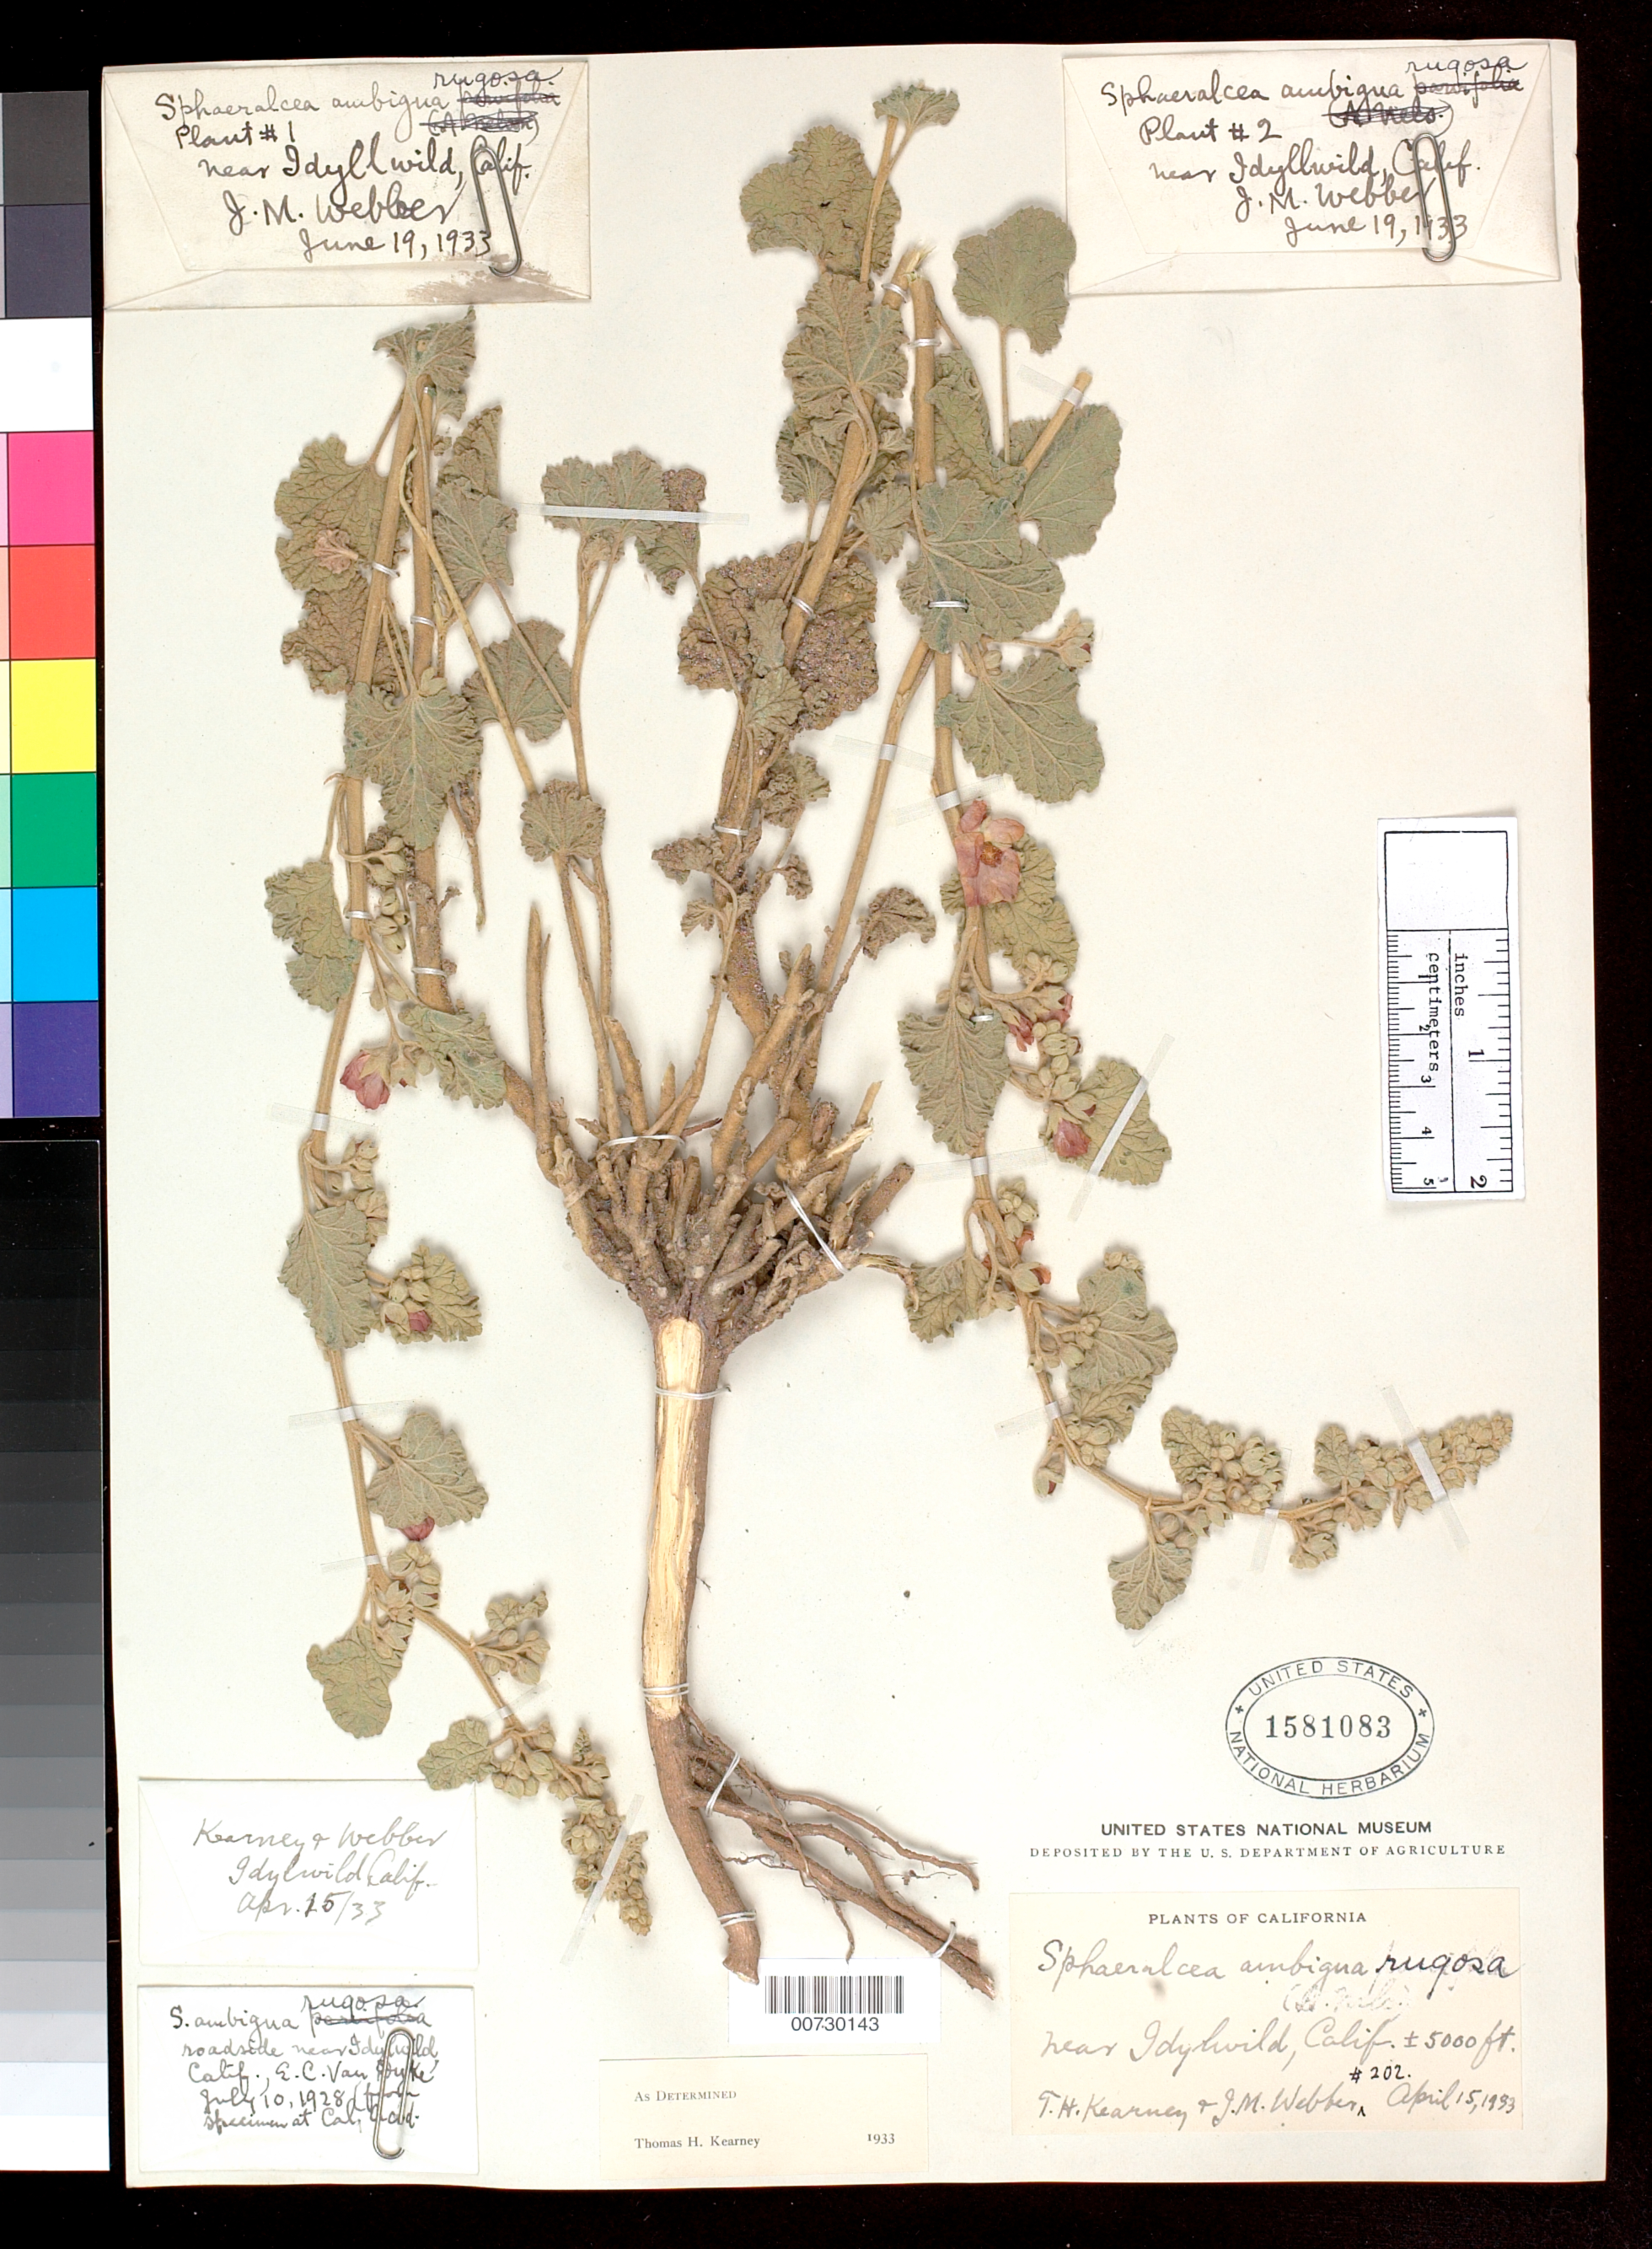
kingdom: Plantae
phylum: Tracheophyta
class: Magnoliopsida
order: Malvales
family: Malvaceae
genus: Sphaeralcea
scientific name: Sphaeralcea ambigua var. rugosa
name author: Kearney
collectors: T. H. Kearney & J. M. Webber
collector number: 202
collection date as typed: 15 Apr 1933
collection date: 1933-04-15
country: United States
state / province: California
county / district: Riverside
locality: Near Idyllwild.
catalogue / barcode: US 1581083